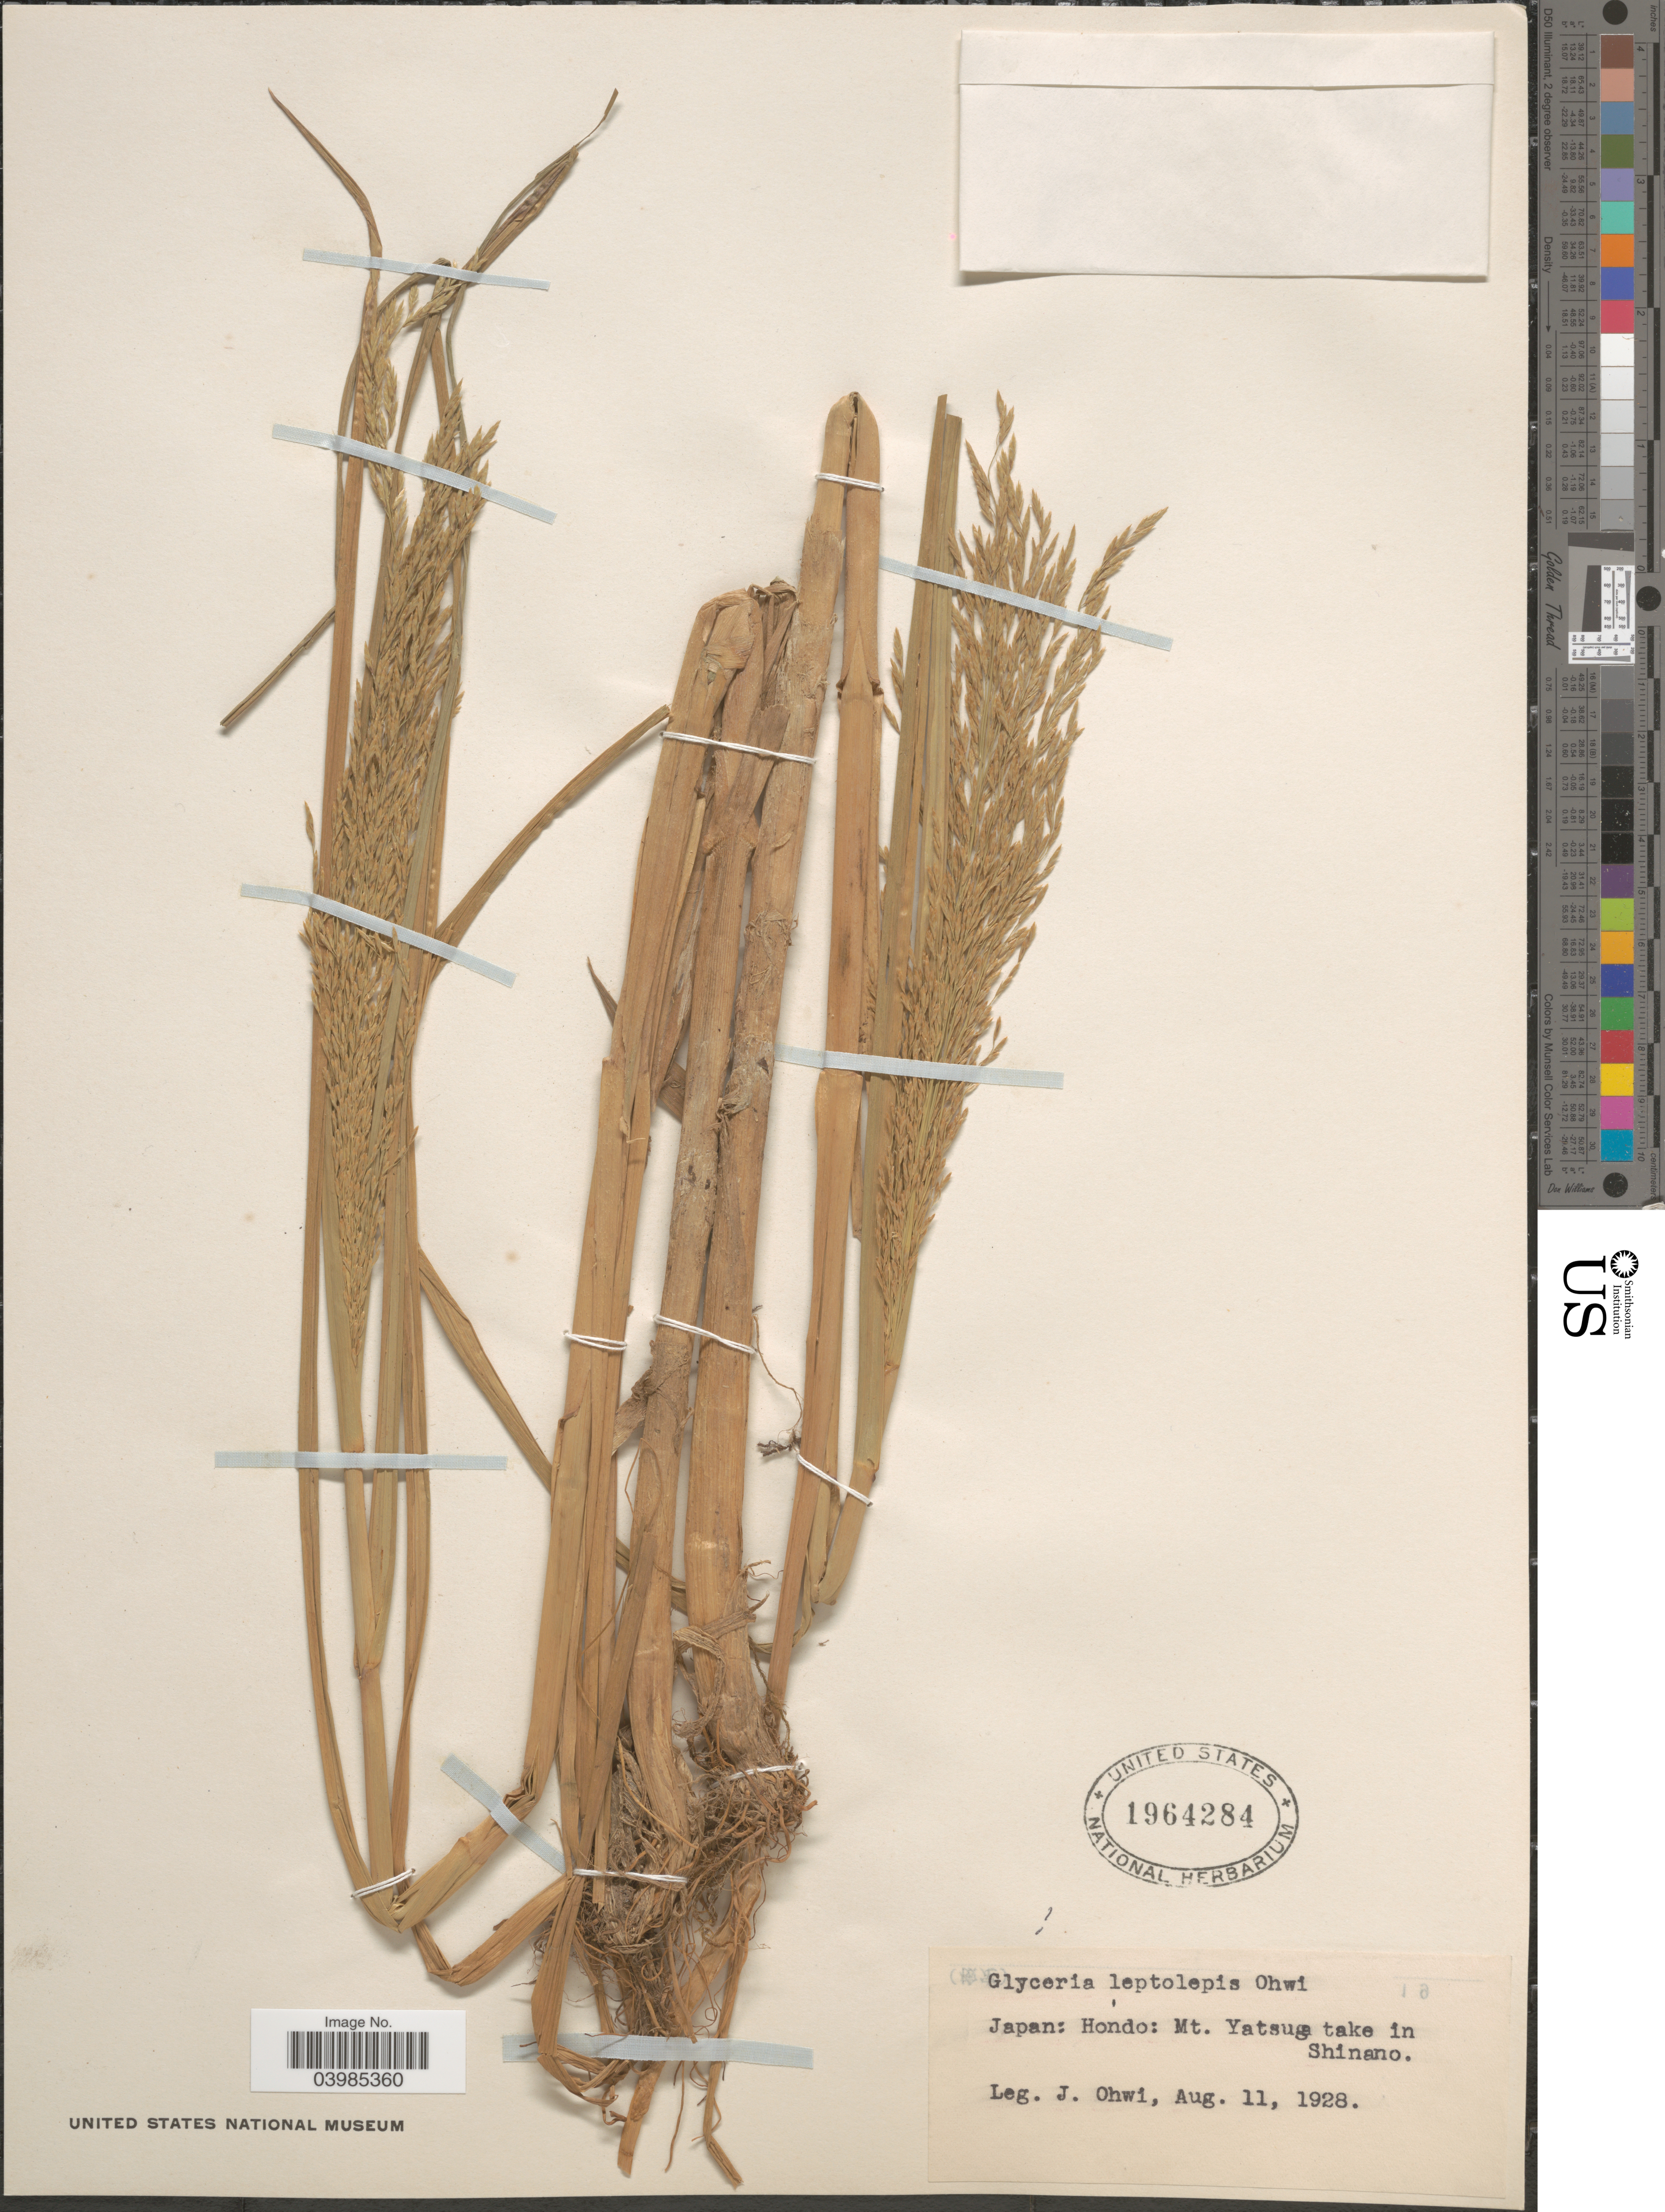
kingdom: Plantae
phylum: Tracheophyta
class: Liliopsida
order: Poales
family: Poaceae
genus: Glyceria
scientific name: Glyceria leptolepis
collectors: J. Ohwi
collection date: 1928-08-11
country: Japan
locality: Hondo: Mt. Yatsuga take in Shinano.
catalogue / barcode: US 1964284